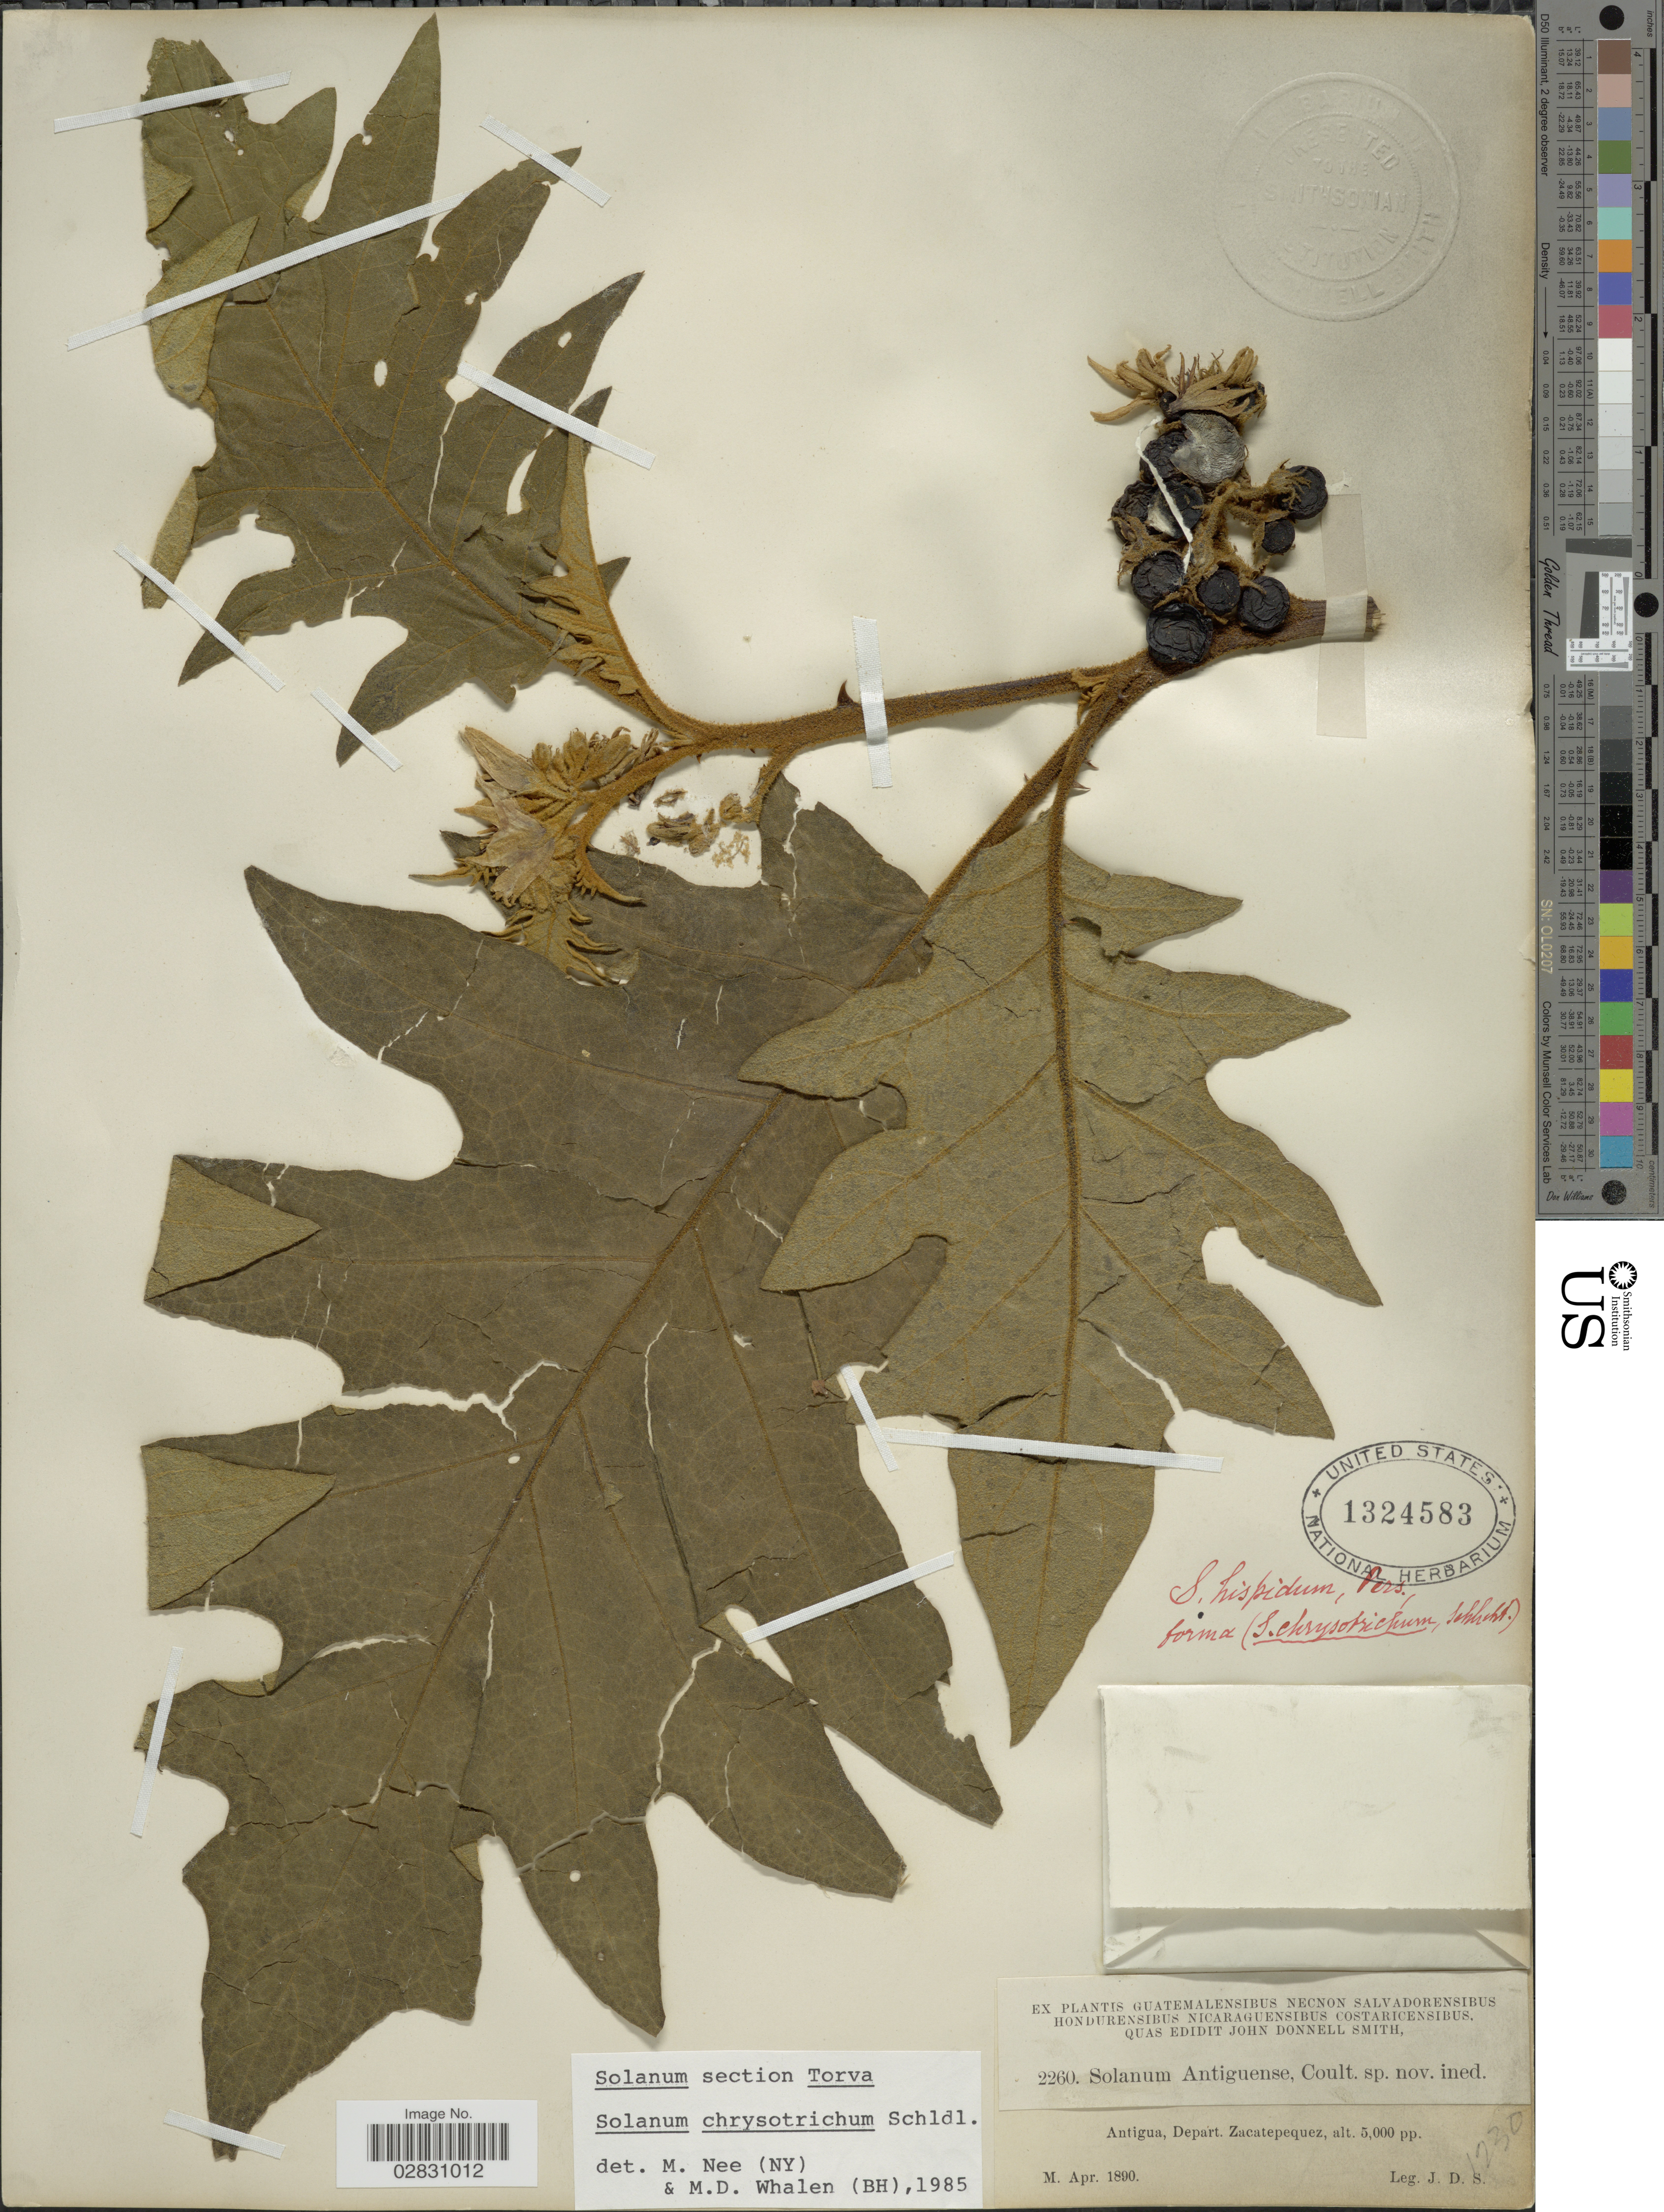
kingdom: Plantae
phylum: Tracheophyta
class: Magnoliopsida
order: Solanales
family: Solanaceae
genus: Solanum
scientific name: Solanum chrysotrichum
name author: Schltdl.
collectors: J. Donnell Smith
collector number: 2260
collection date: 1890-04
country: Guatemala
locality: Antigua, Depart. Zacatepequez.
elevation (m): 1524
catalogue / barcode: US 1324583